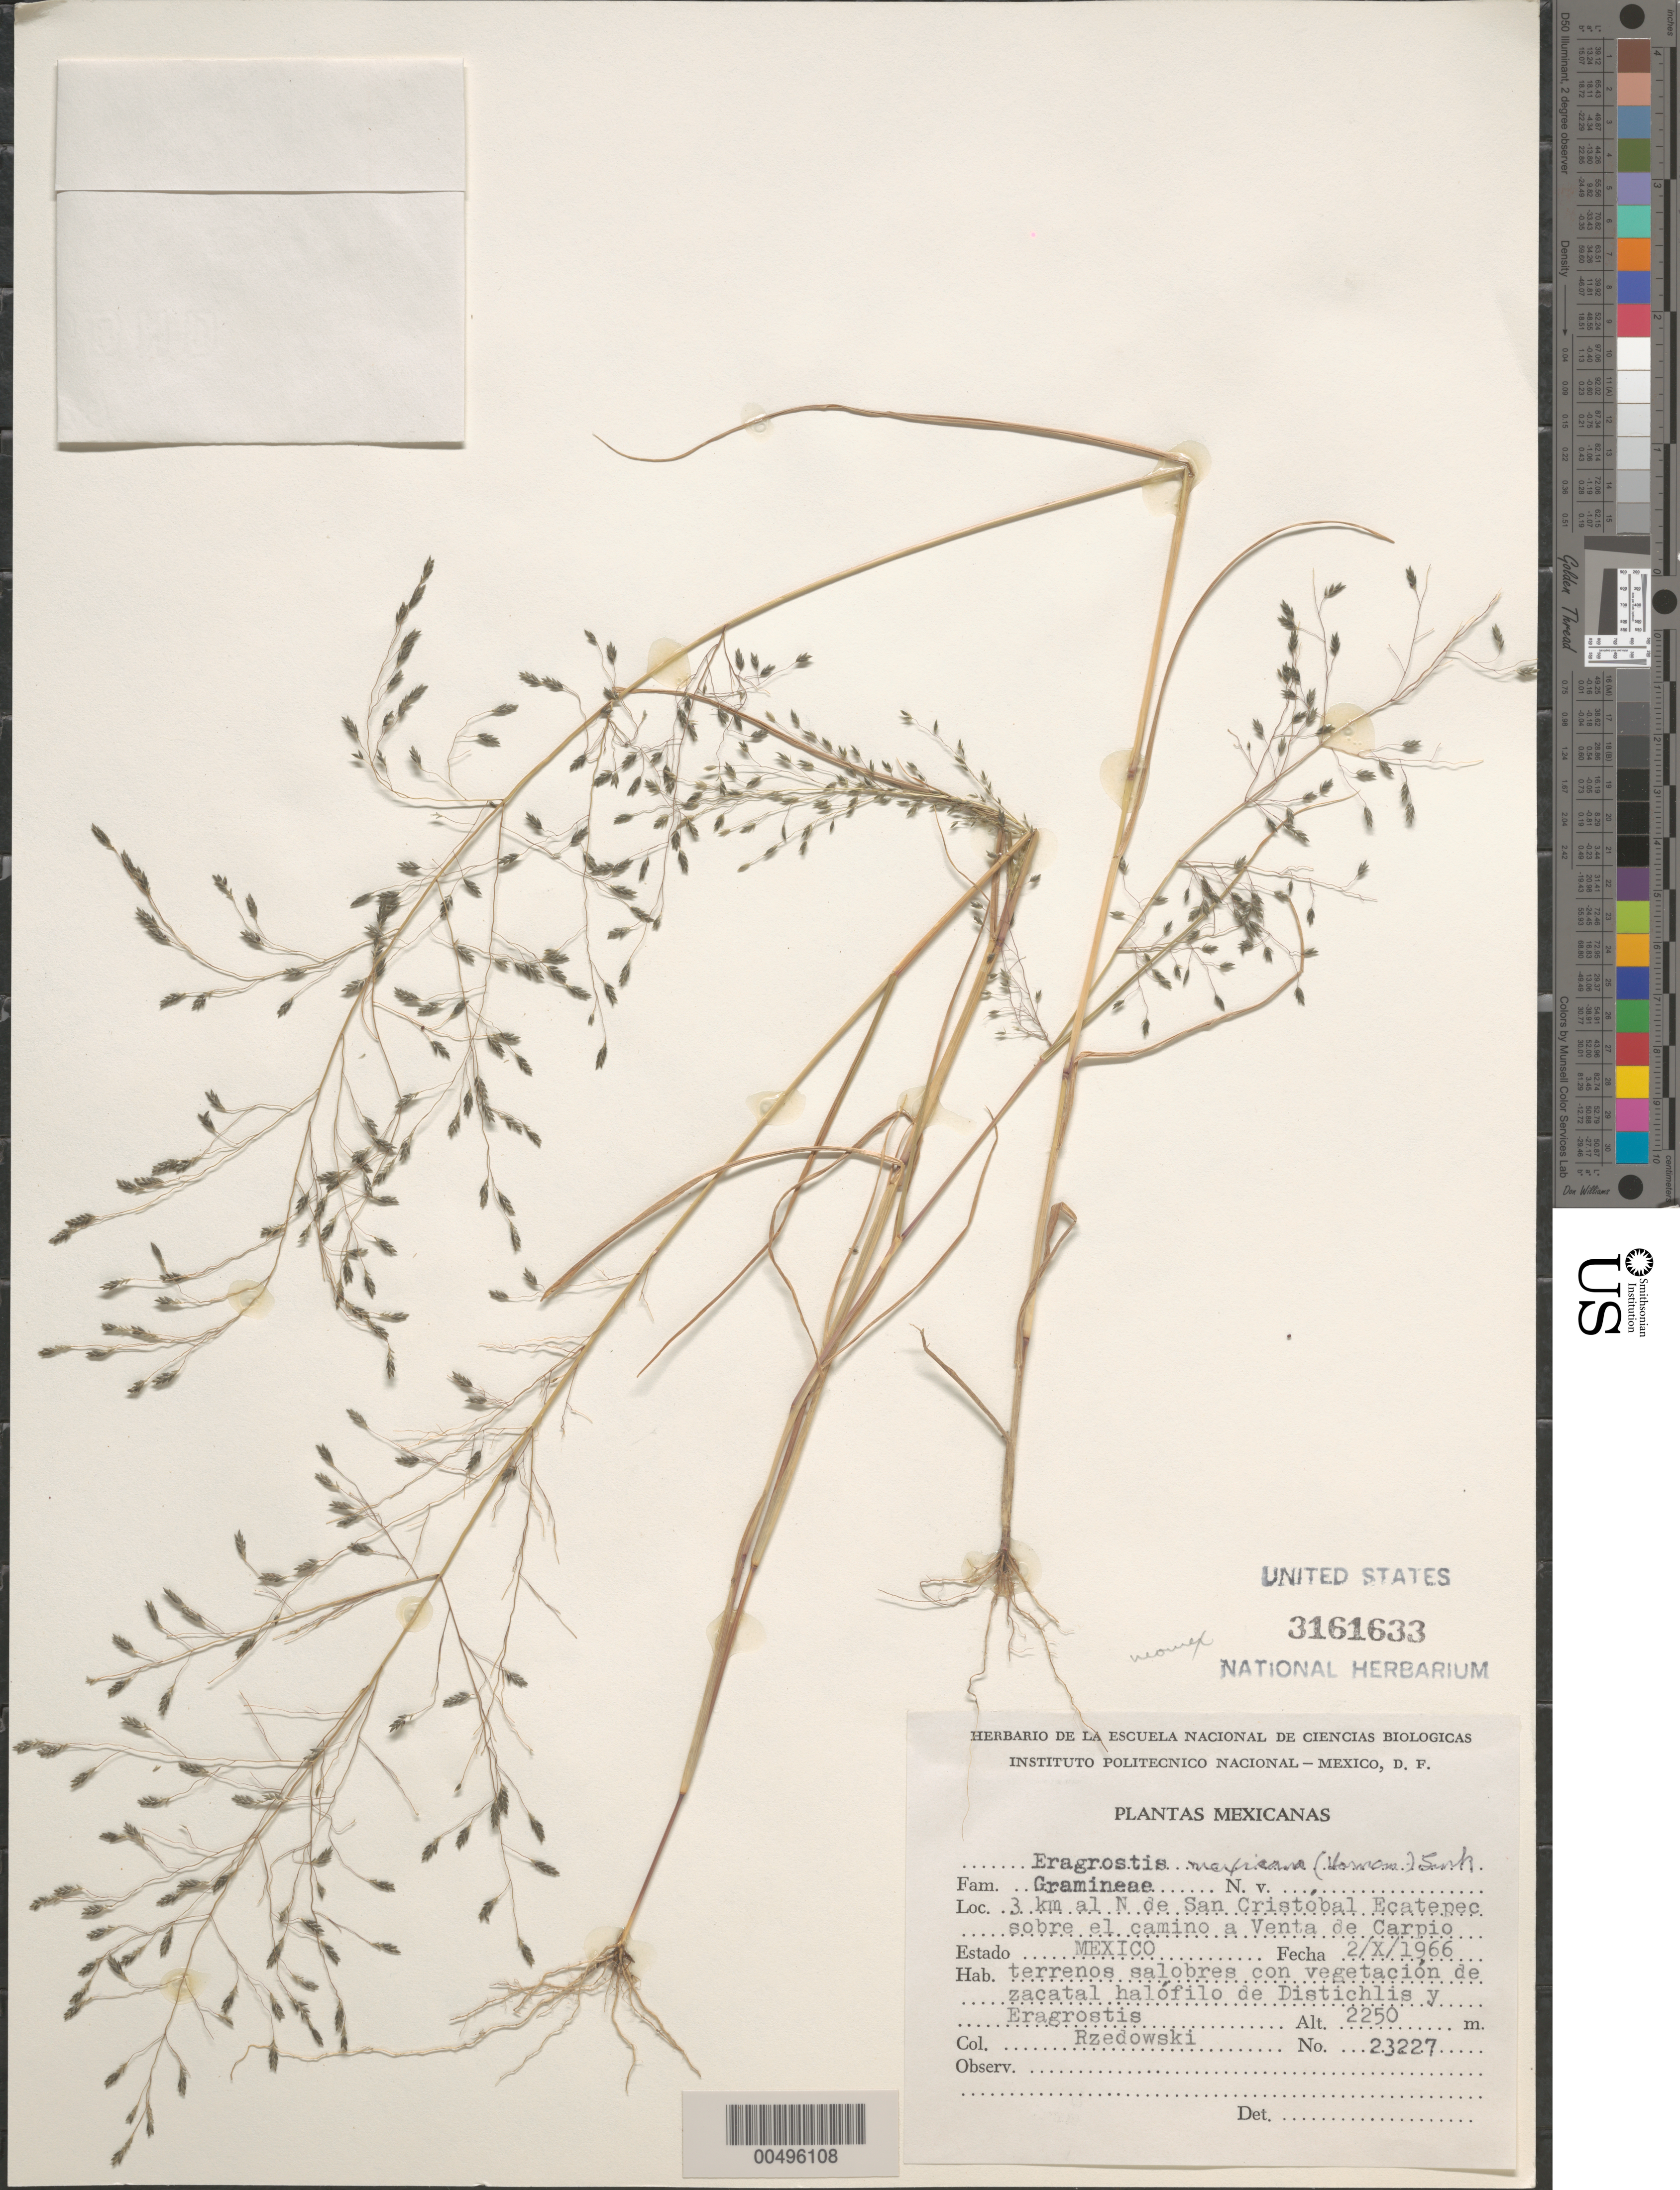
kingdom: Plantae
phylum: Tracheophyta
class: Liliopsida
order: Poales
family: Poaceae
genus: Eragrostis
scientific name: Eragrostis mexicana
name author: (Hornem.) Link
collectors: J. Rzedowski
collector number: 23227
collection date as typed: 2 Oct 1966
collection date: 1966-10-02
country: Mexico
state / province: México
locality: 3 km N of San Cristóbal Ecatepec sobre el camino a Venta de Carpio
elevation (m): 2250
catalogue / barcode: US 3161633